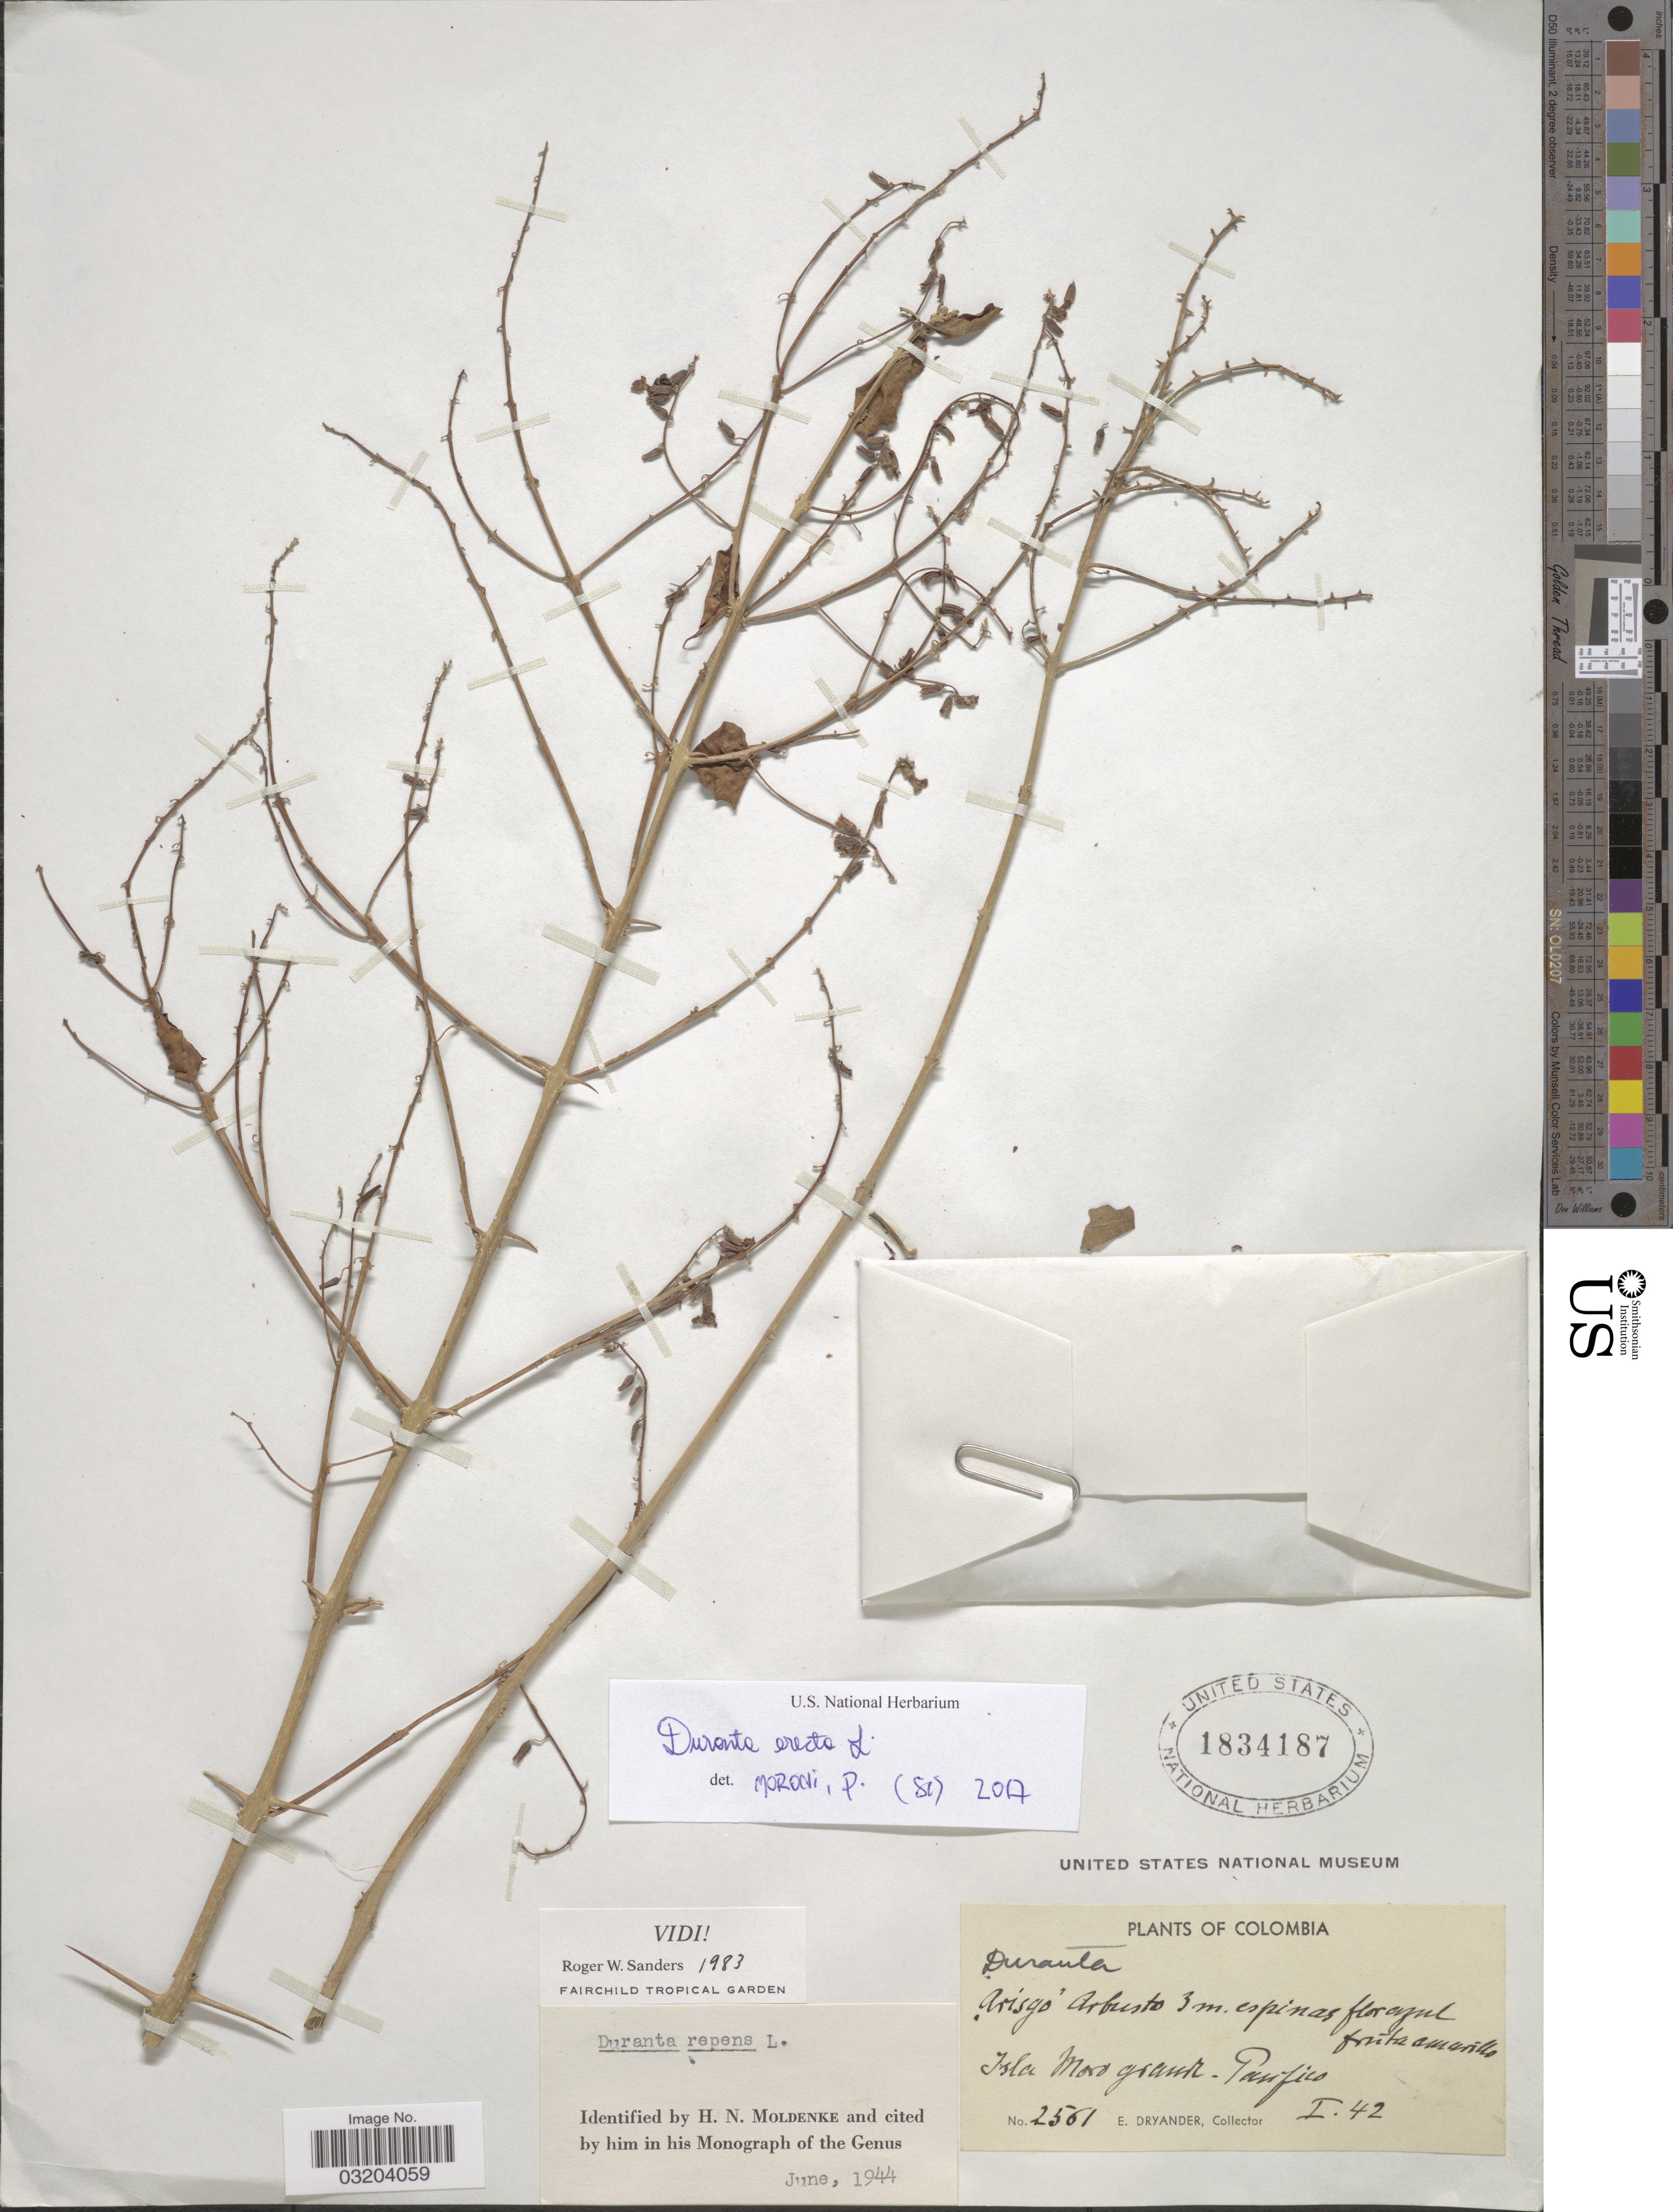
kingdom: Plantae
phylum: Tracheophyta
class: Magnoliopsida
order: Lamiales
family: Verbenaceae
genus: Duranta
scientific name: Duranta erecta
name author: L.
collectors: E. Dryander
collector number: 2561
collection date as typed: Transcribed d/m/y: /1/42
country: Colombia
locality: Isla Moro grande. Pacifico.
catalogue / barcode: US 1834187